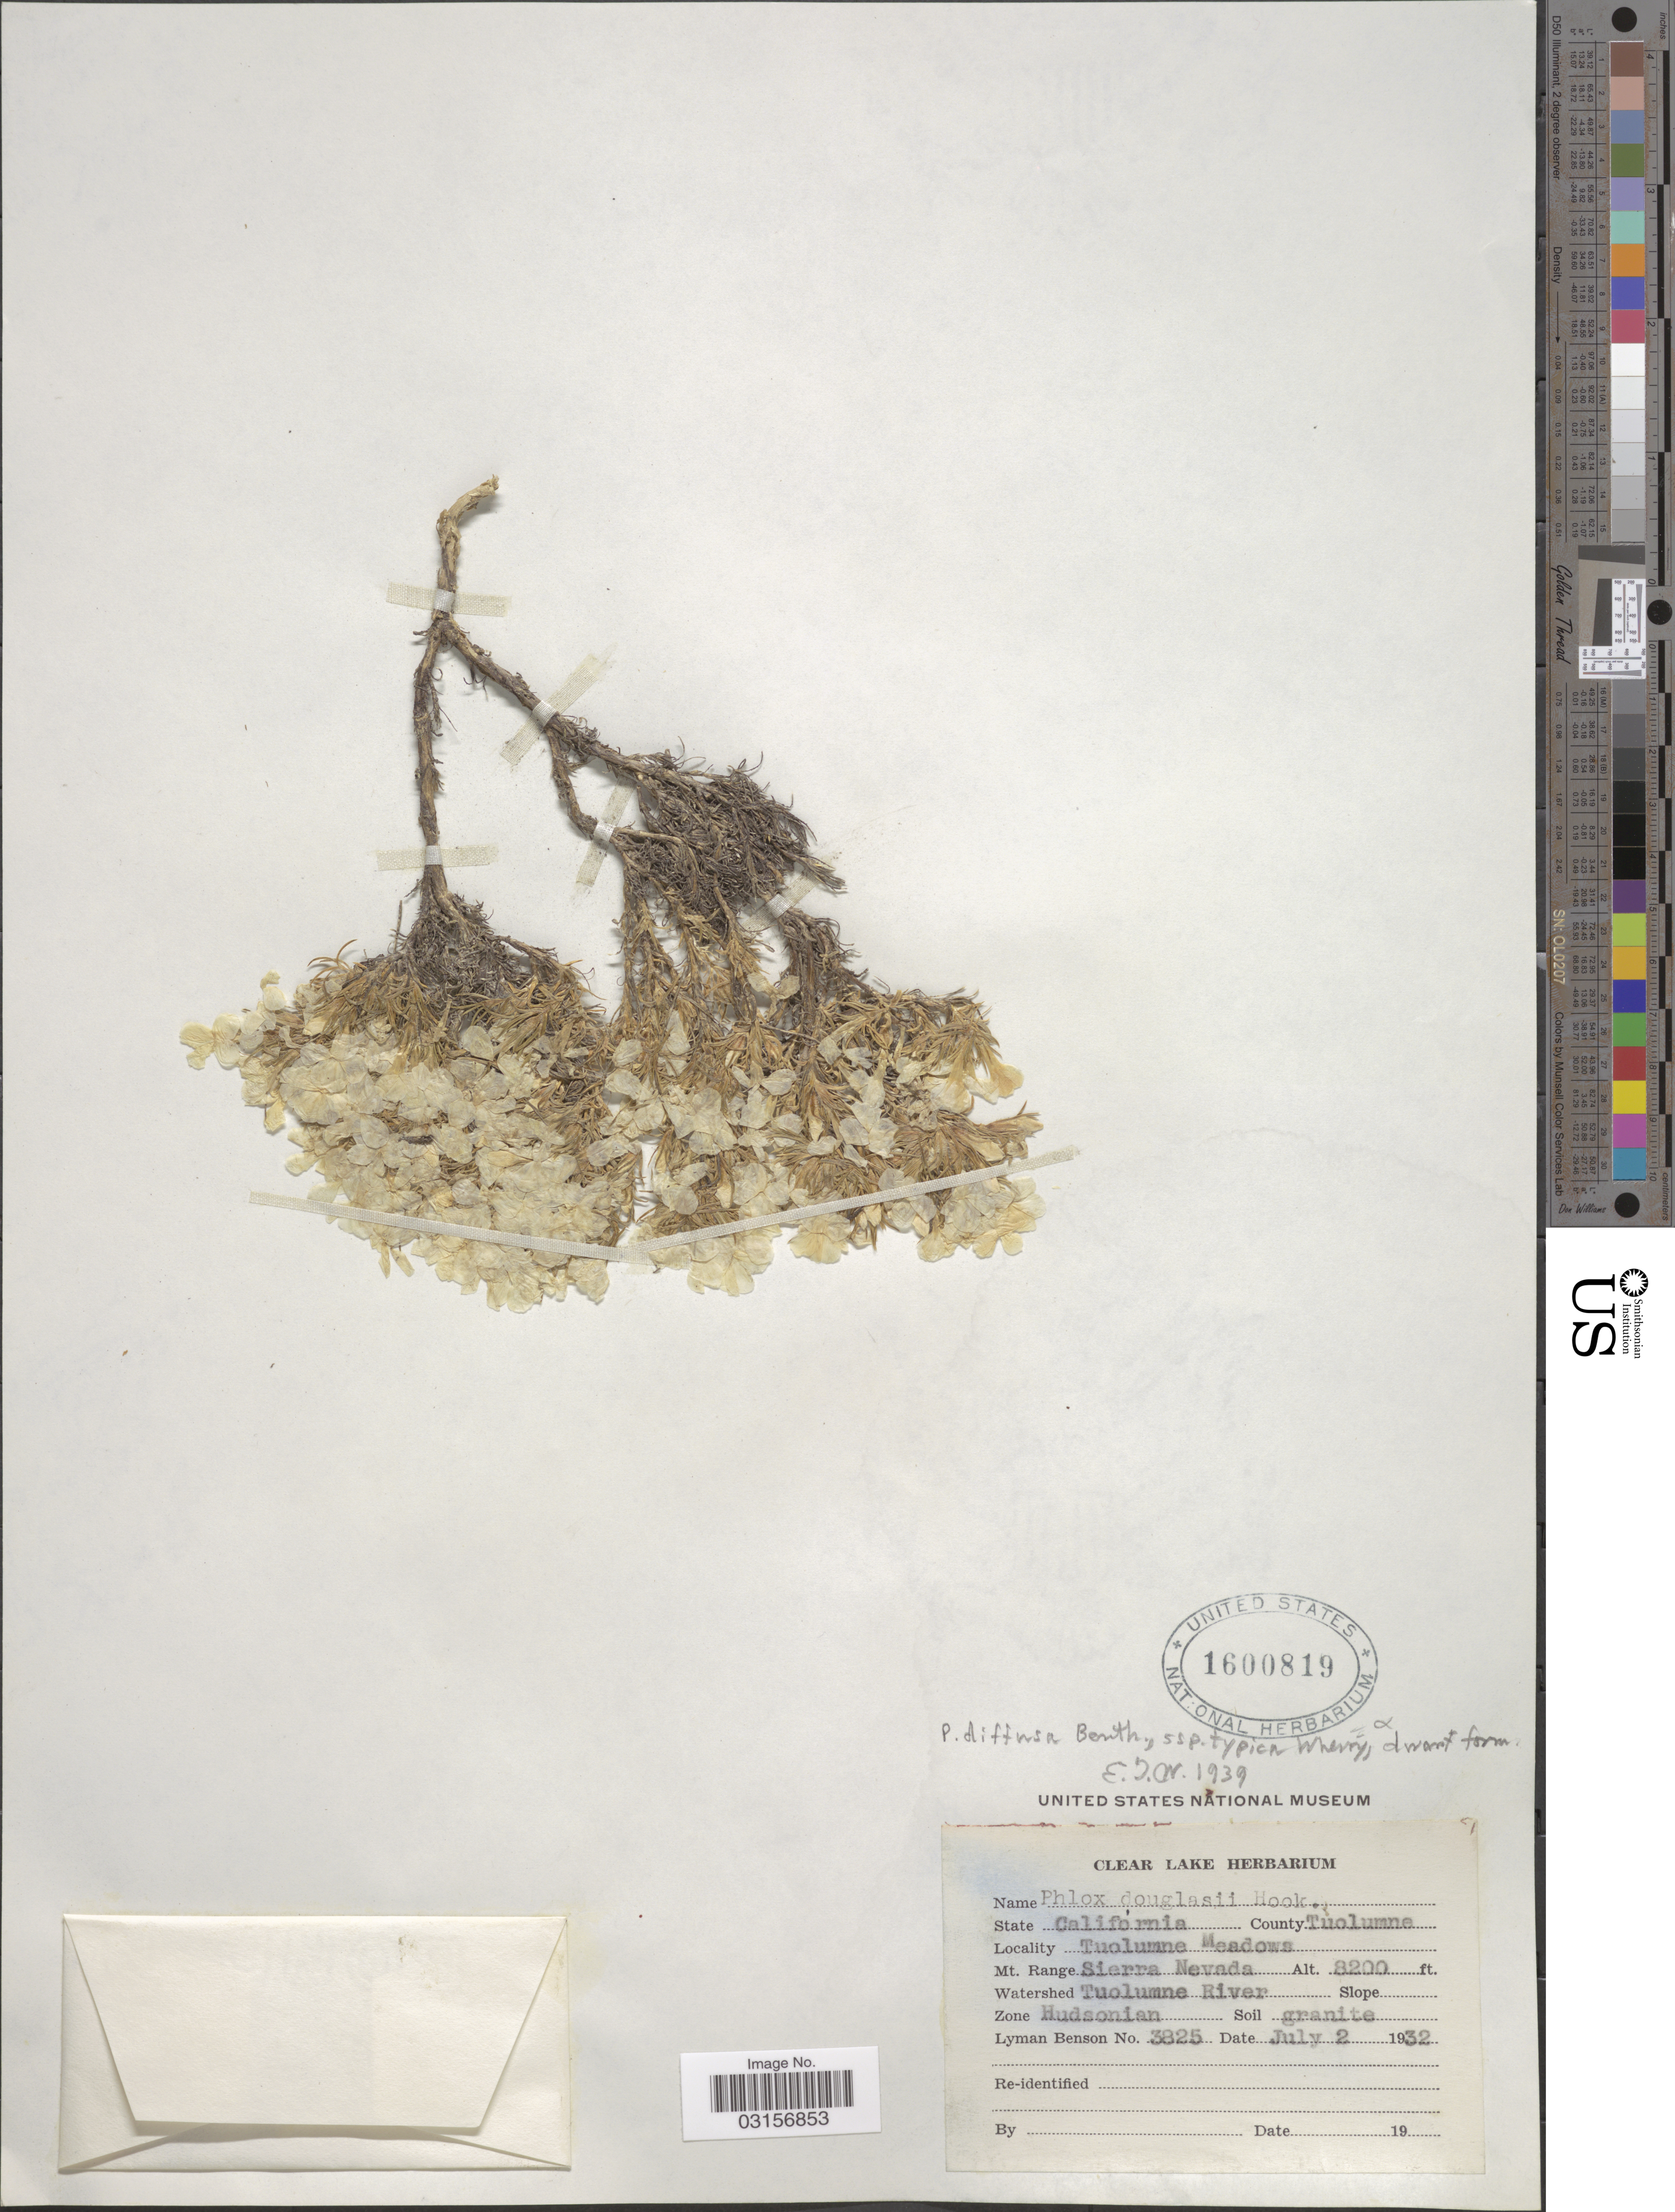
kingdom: Plantae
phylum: Tracheophyta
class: Magnoliopsida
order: Ericales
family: Polemoniaceae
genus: Phlox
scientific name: Phlox diffusa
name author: Benth.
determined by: Mayfield, M. H.; Ferguson, C. J.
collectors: L. D. Benson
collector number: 3825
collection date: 1932-07-02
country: United States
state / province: California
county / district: Tuolumne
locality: County Tuolumne, Tuolumne Meadows, Mt. Range Sierra Nevada, Watershed Tuolumne River, Zone Hudsonian.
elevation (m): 2499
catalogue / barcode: US 1600819